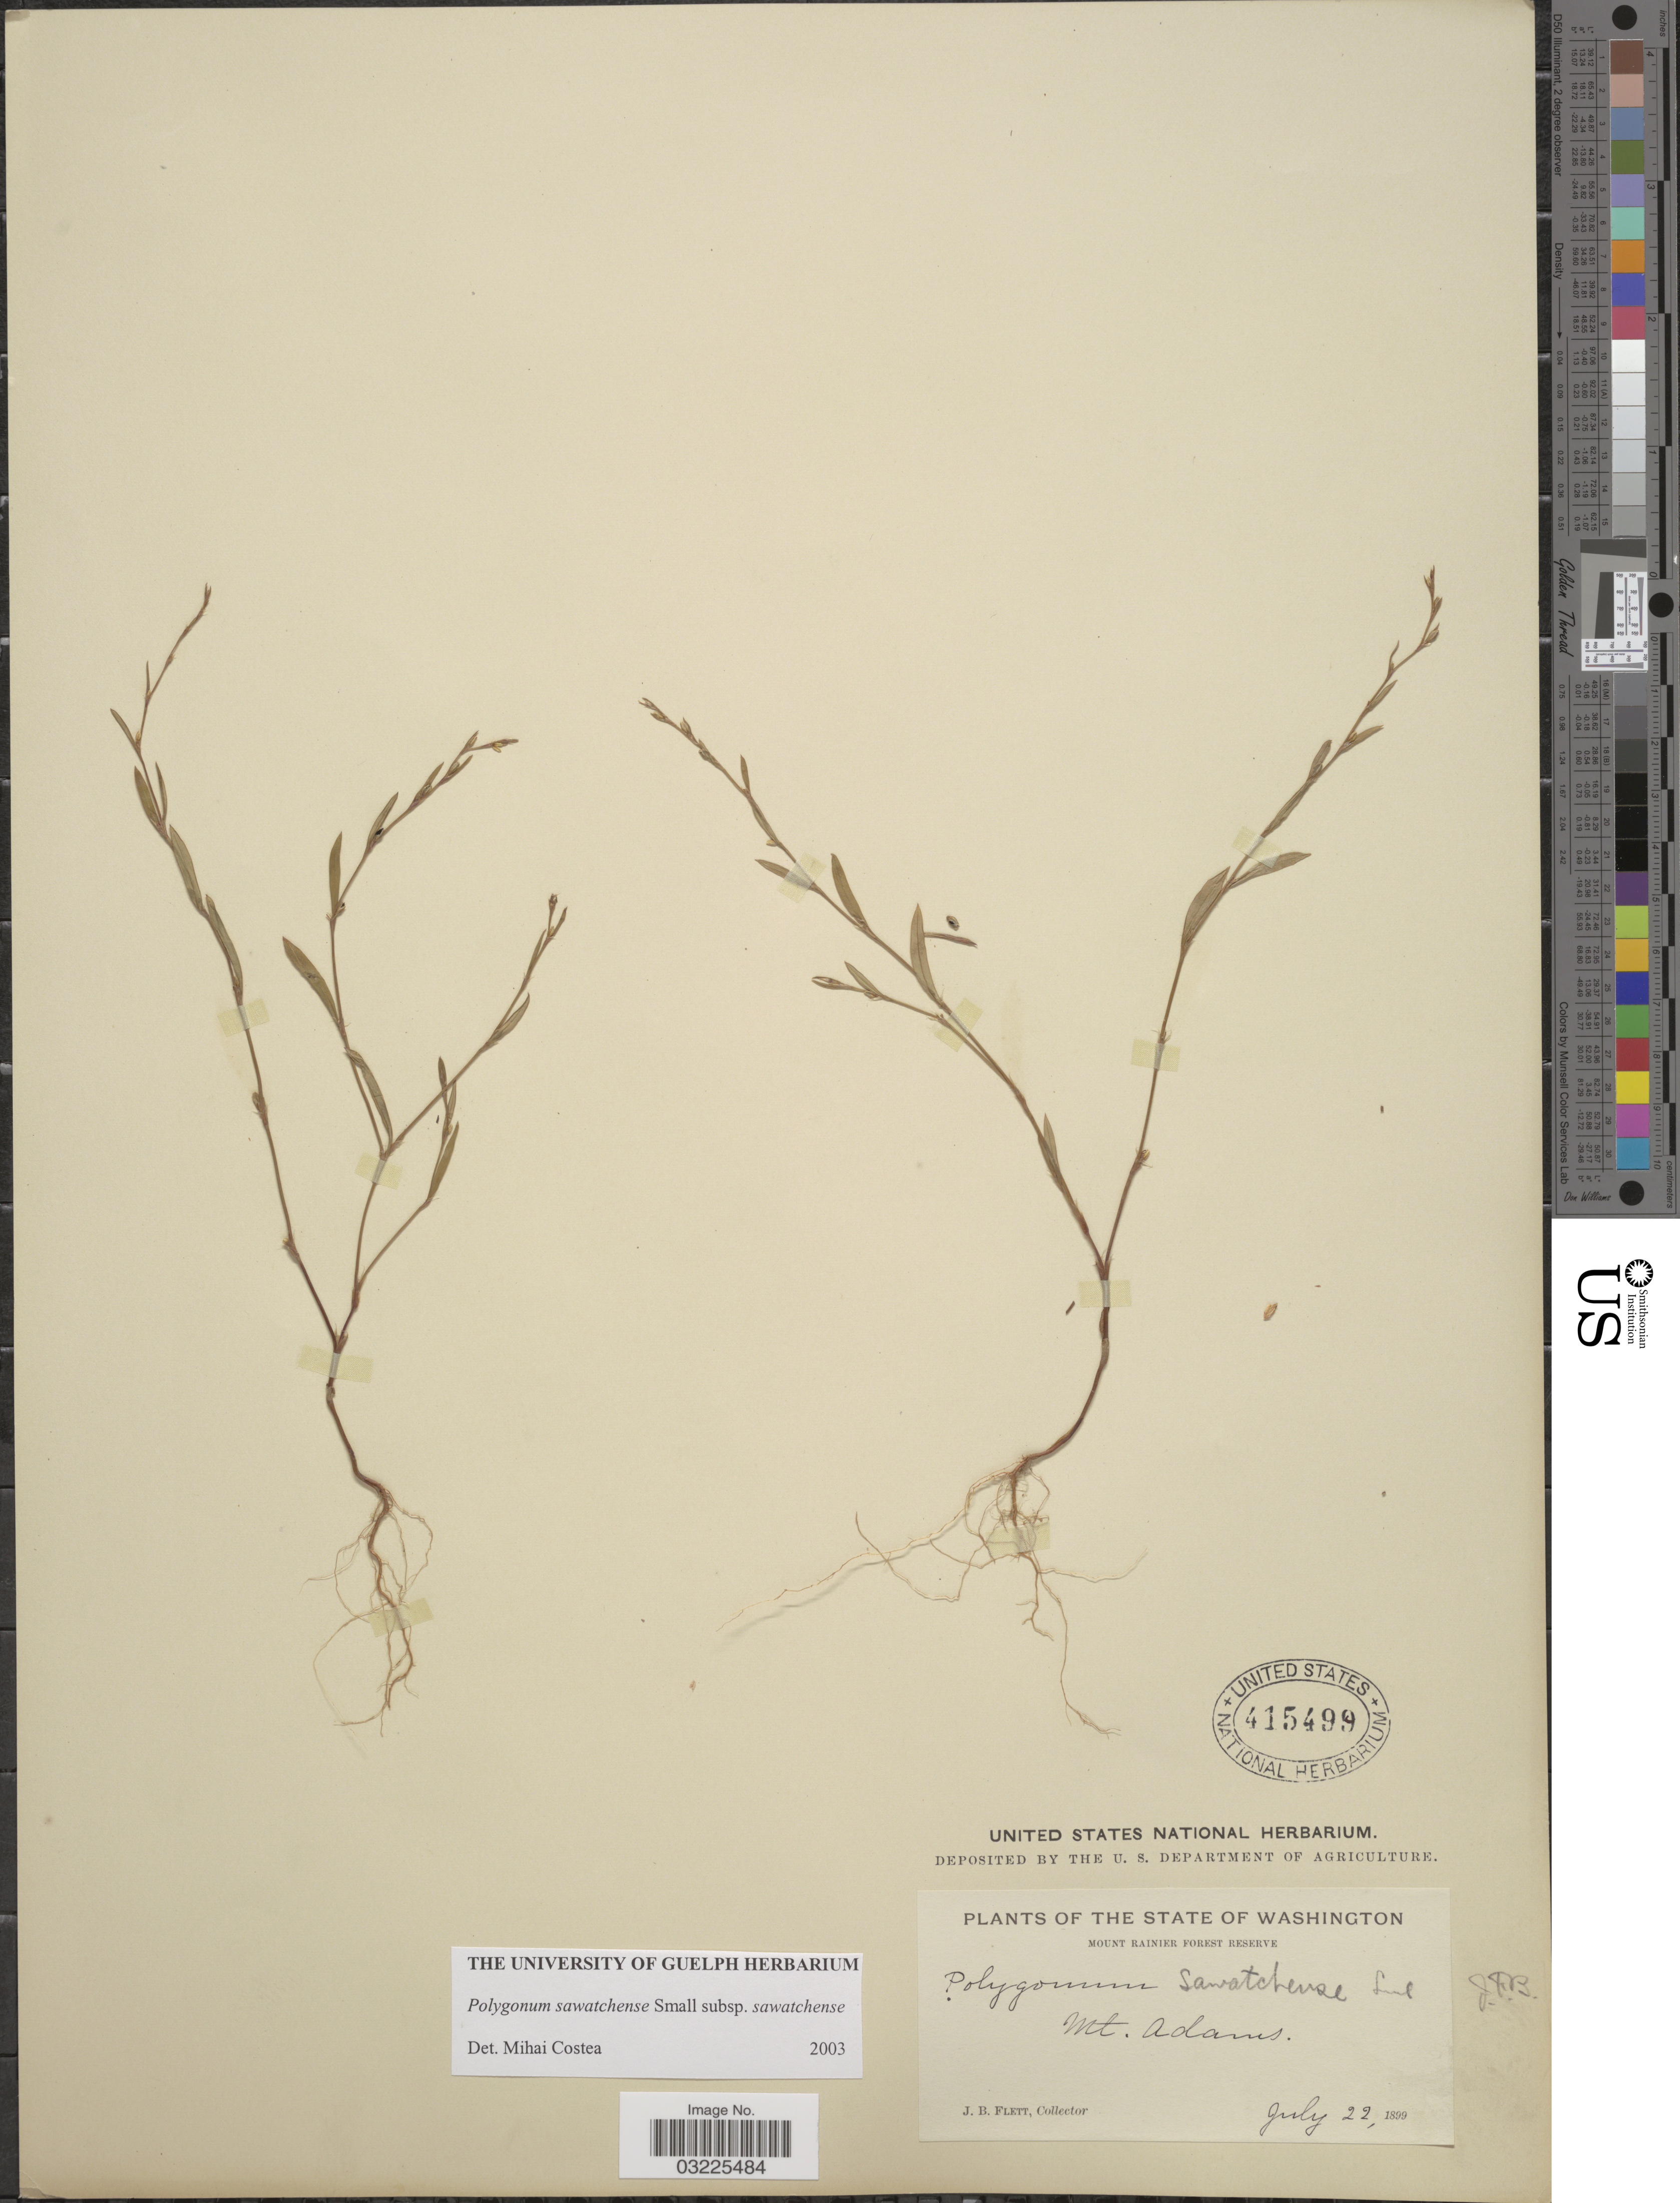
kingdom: Plantae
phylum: Tracheophyta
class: Magnoliopsida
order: Caryophyllales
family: Polygonaceae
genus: Polygonum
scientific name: Polygonum sawatchense subsp. sawatchense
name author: Small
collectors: J. Flett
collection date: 1899-07-22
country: United States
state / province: Washington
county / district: Yakima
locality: Mount Rainier Forest Reserve. Mt. Adams.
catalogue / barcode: US 415499